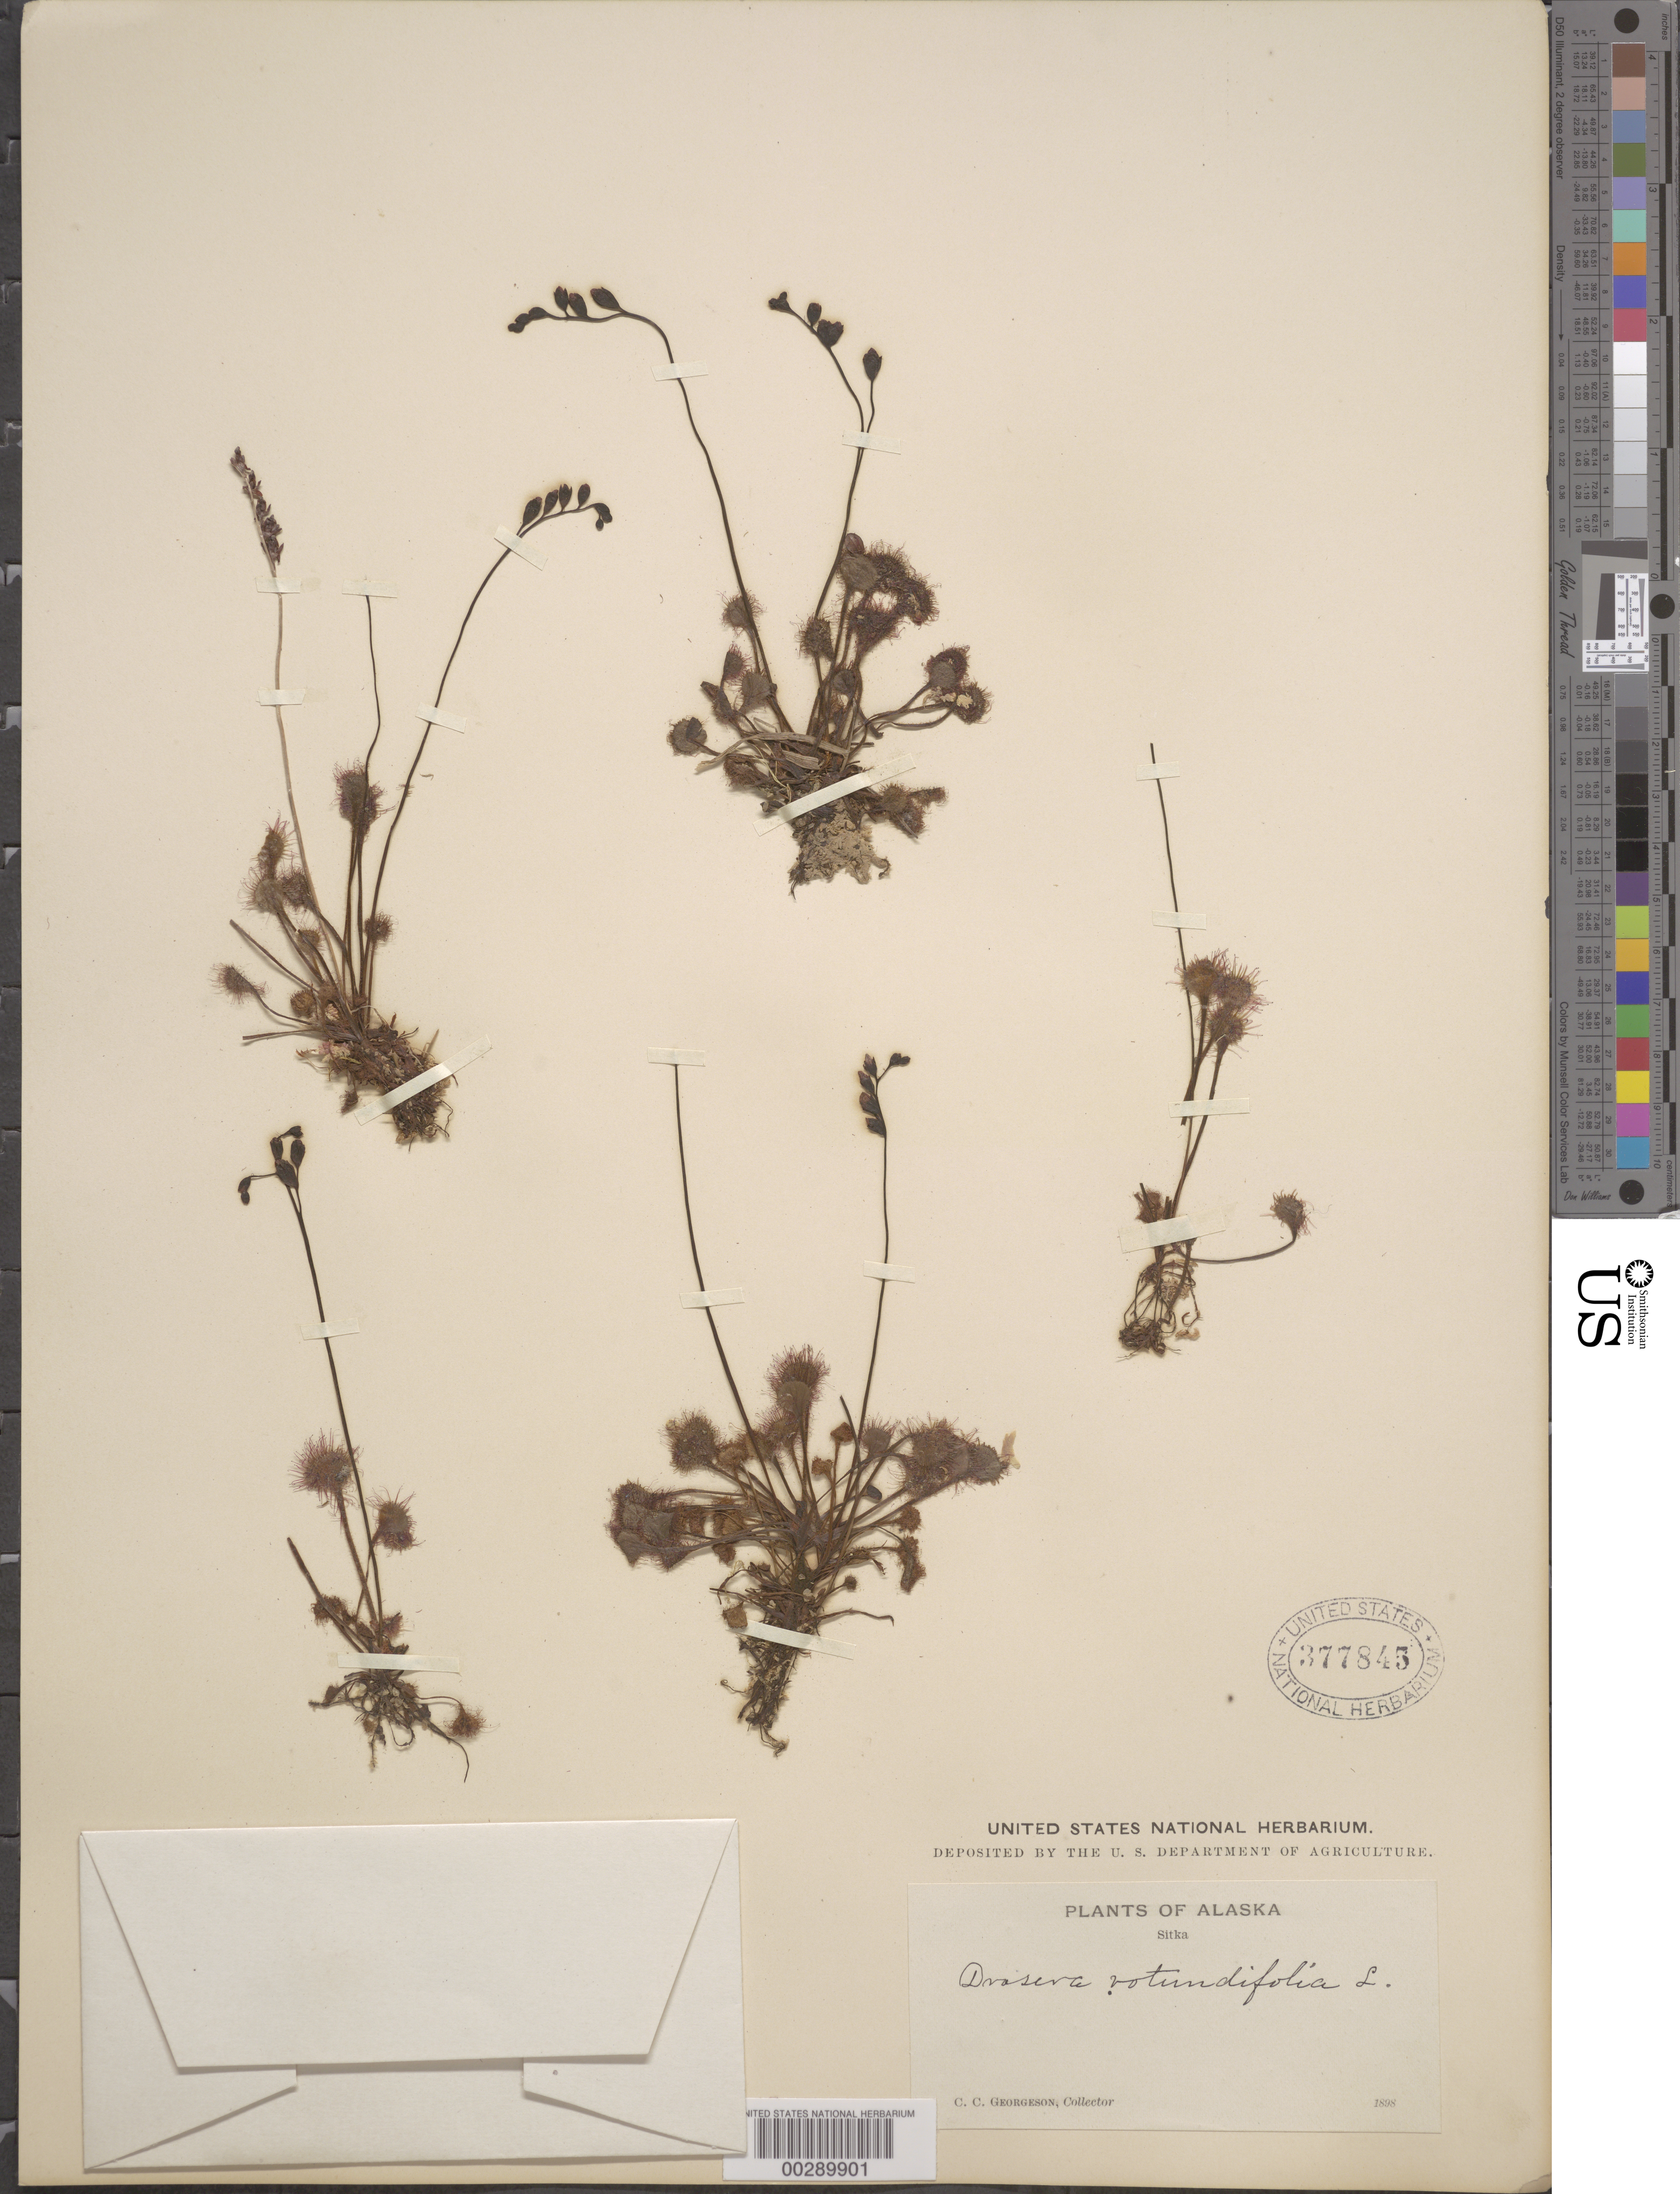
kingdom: Plantae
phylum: Tracheophyta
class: Magnoliopsida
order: Caryophyllales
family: Droseraceae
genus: Drosera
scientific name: Drosera rotundifolia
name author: L.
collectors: C. Georgeson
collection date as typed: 1898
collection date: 1898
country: United States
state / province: Alaska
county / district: Sitka Borough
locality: Sitka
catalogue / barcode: US 377845